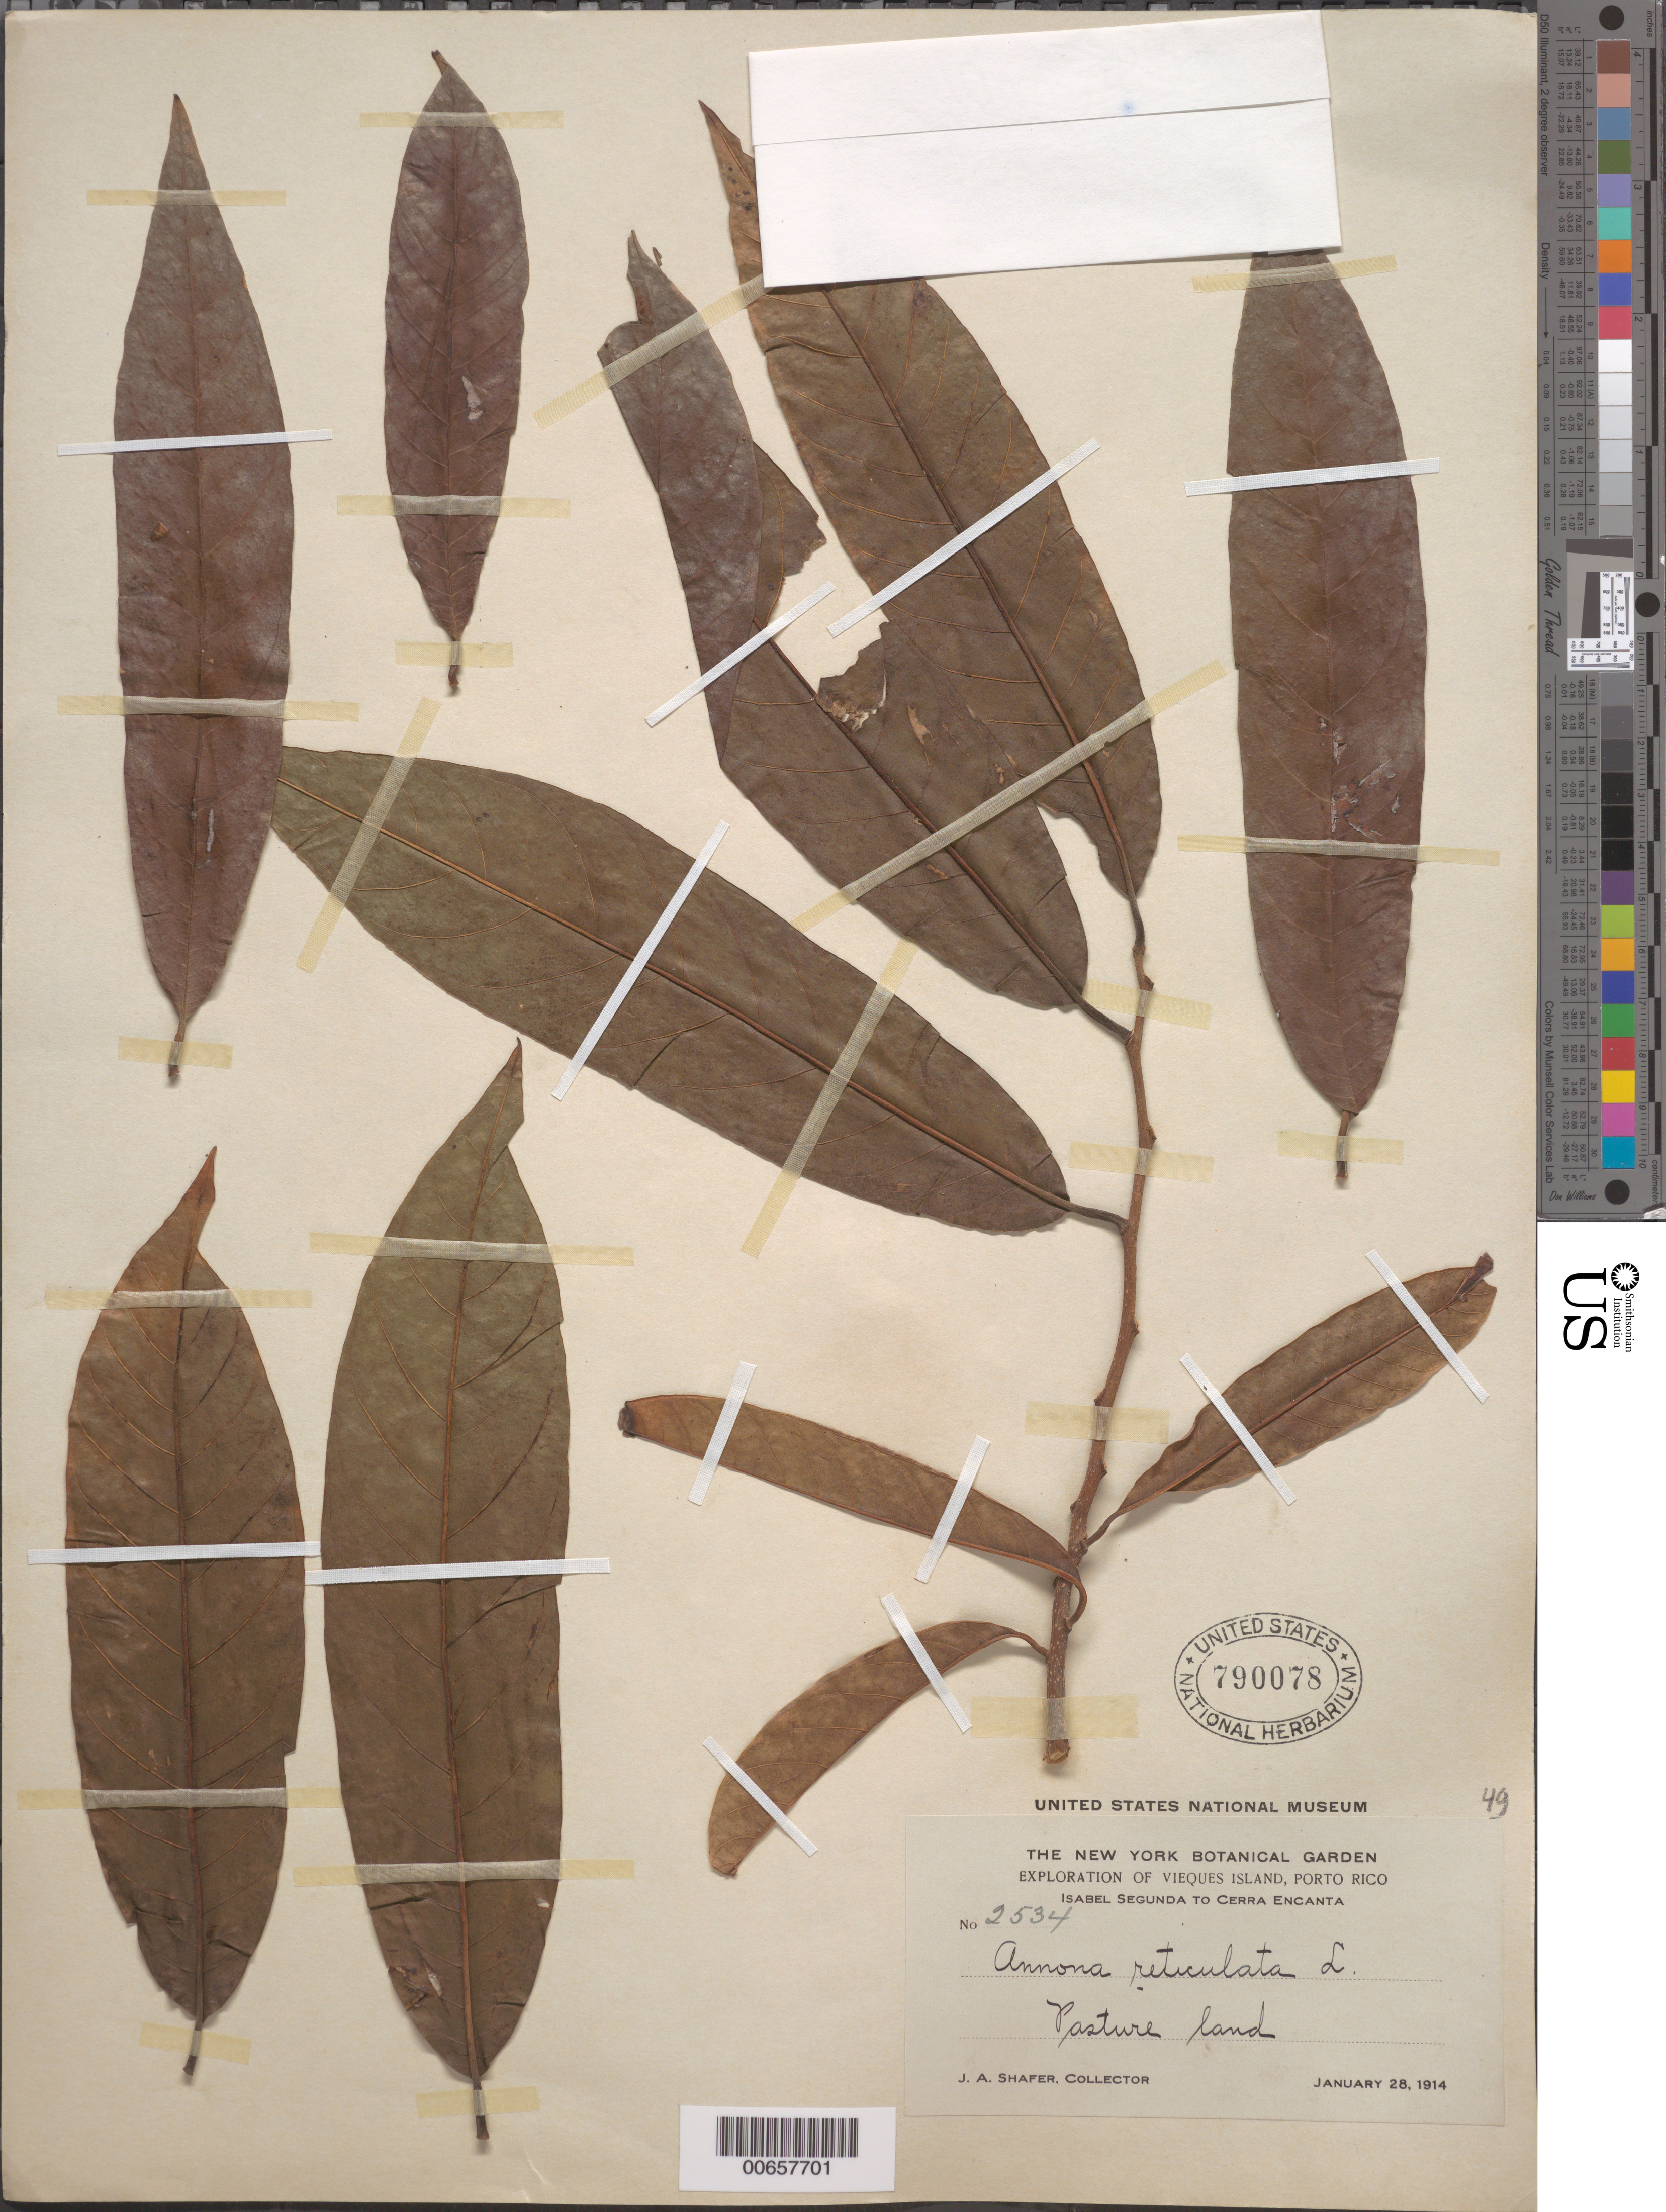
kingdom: Plantae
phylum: Tracheophyta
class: Magnoliopsida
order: Magnoliales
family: Annonaceae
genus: Annona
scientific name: Annona reticulata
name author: L.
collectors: J. A. Shafer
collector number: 2534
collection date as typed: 28 Jan 1914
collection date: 1914-01-28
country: Puerto Rico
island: Vieques Island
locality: Isabel Segunda to Cerra Encanta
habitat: Pasture land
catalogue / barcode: US 790078